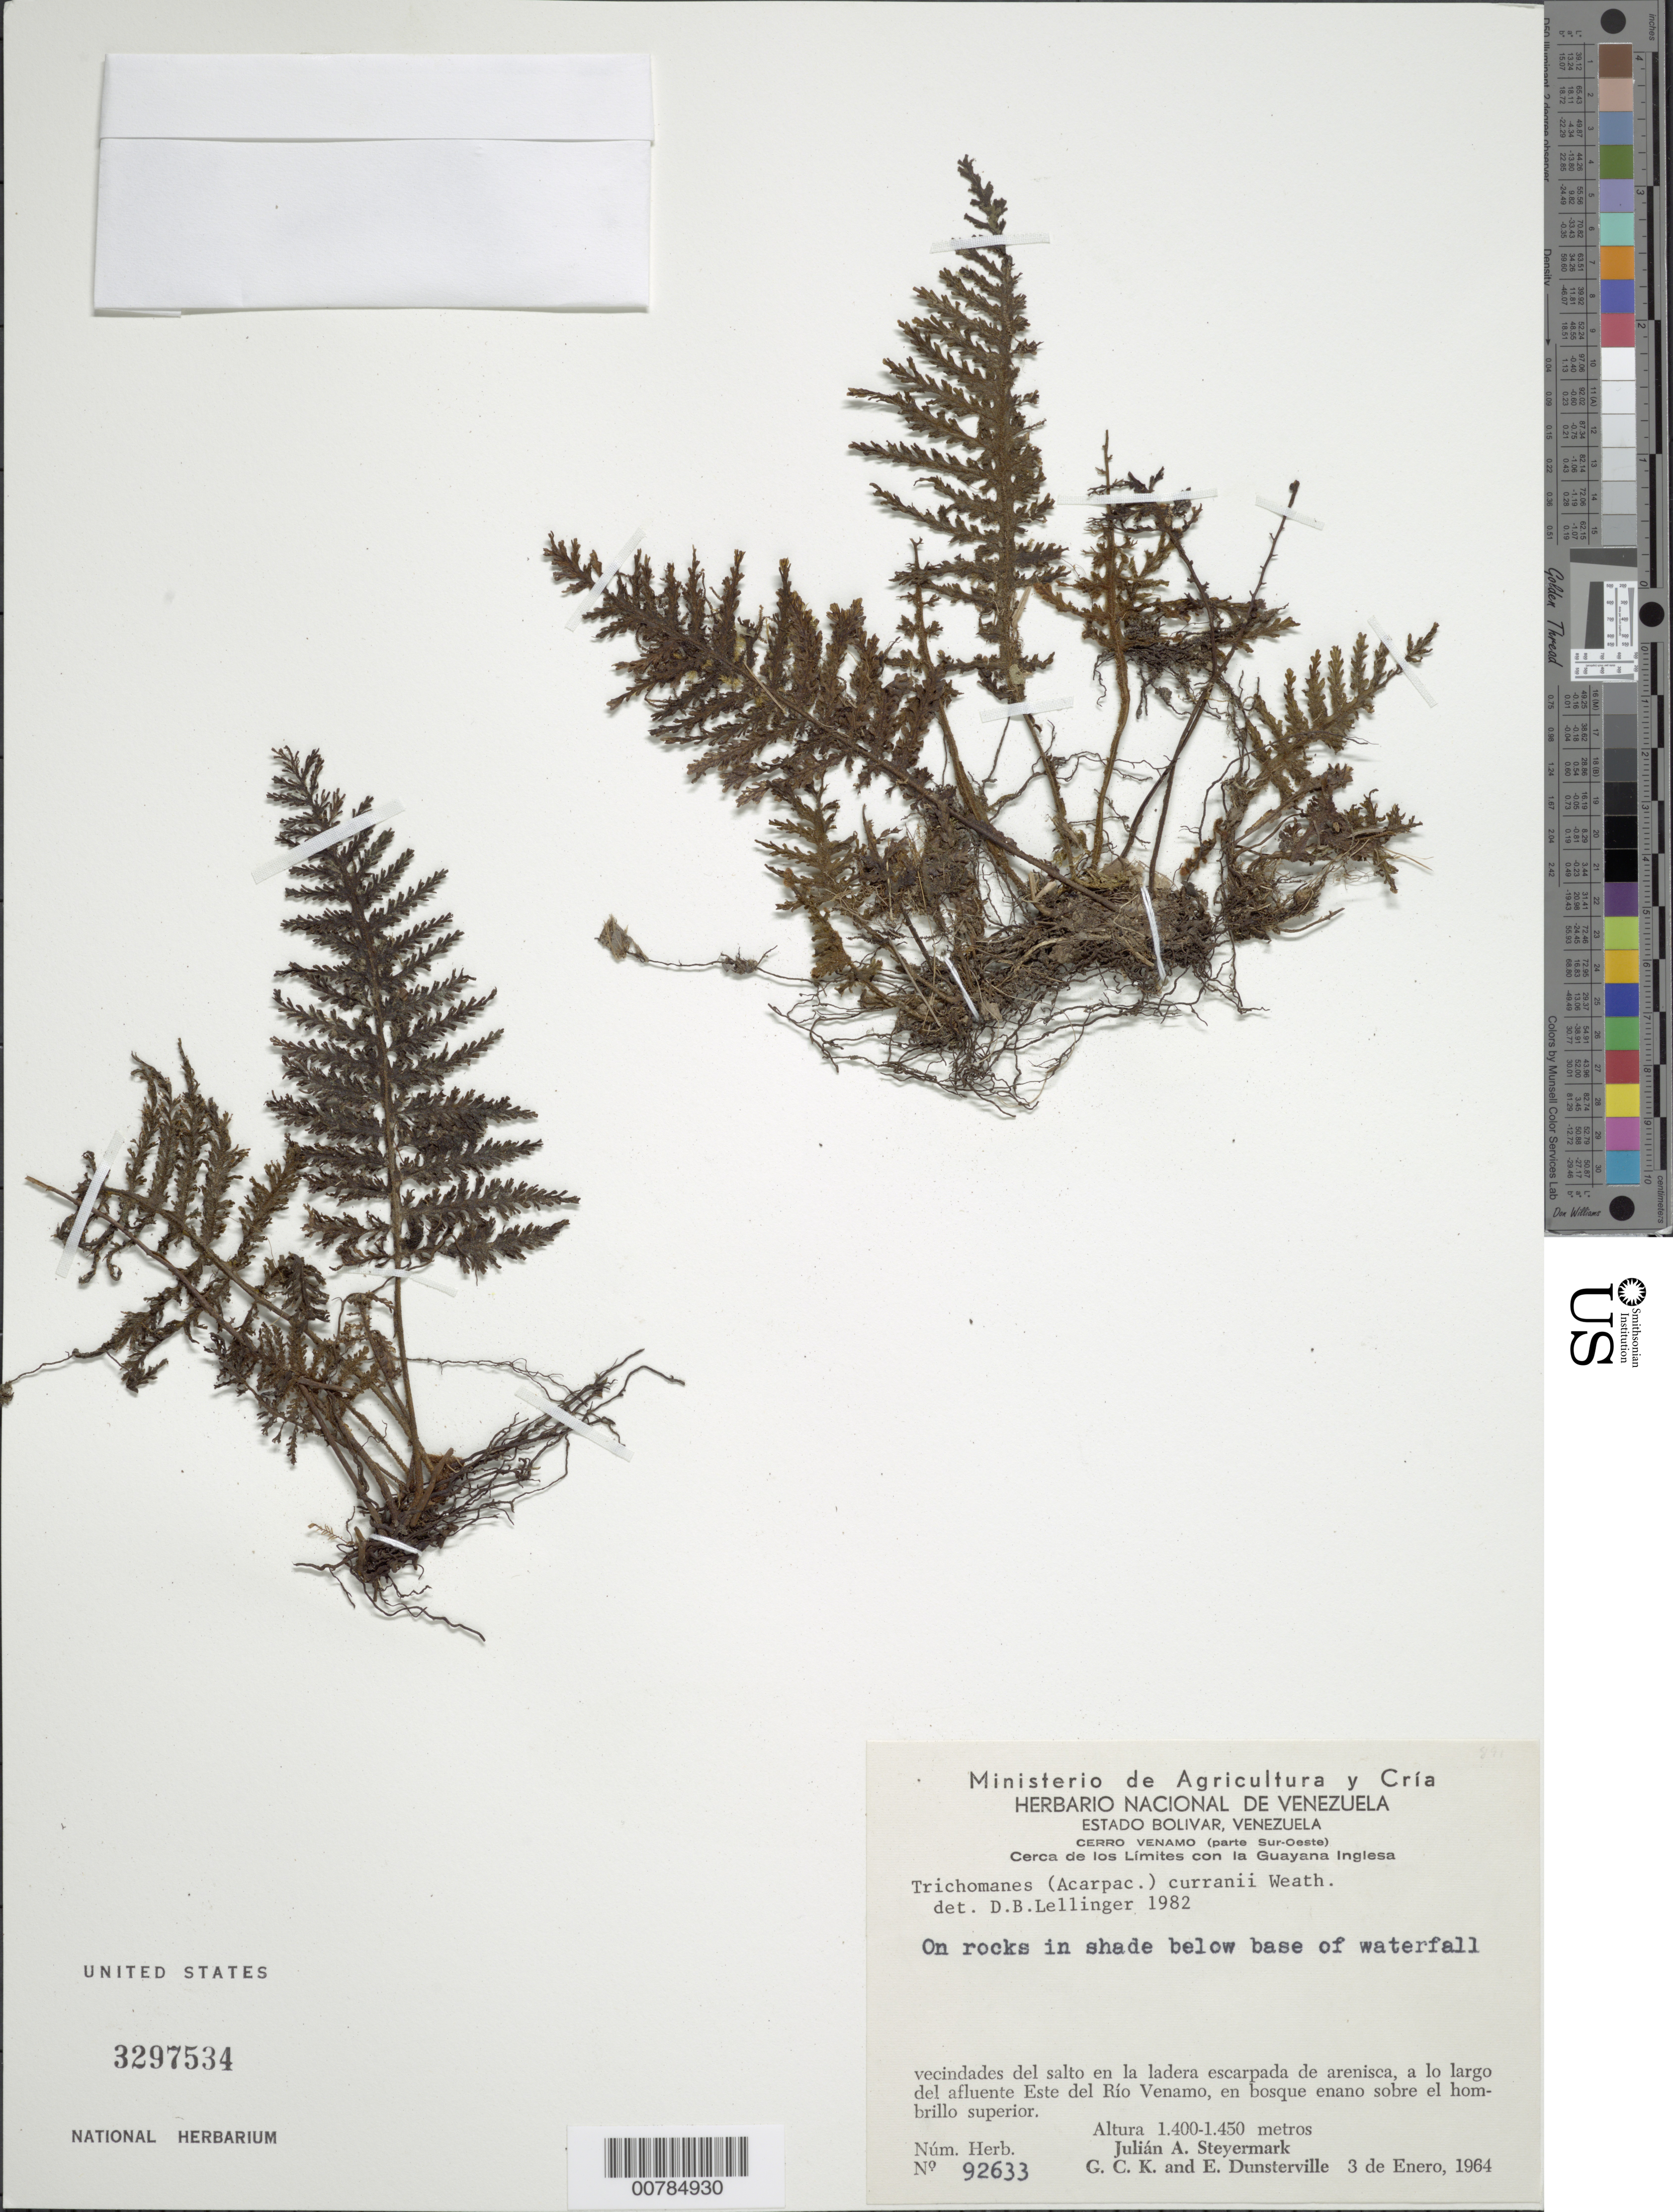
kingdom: Plantae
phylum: Tracheophyta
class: Polypodiopsida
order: Hymenophyllales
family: Hymenophyllaceae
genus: Trichomanes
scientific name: Trichomanes caliginum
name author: Lellinger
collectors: J. Steyermark, G. C. K. Dunsterville & E. Dunsterville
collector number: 92633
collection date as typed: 3-Jan-64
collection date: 1964-01-03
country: Venezuela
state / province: Bolívar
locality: Cerro Venamo, a lo largo del afluente Este del Río Venamo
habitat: Rocks in shade below base of waterfall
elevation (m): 1400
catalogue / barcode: US 3297534